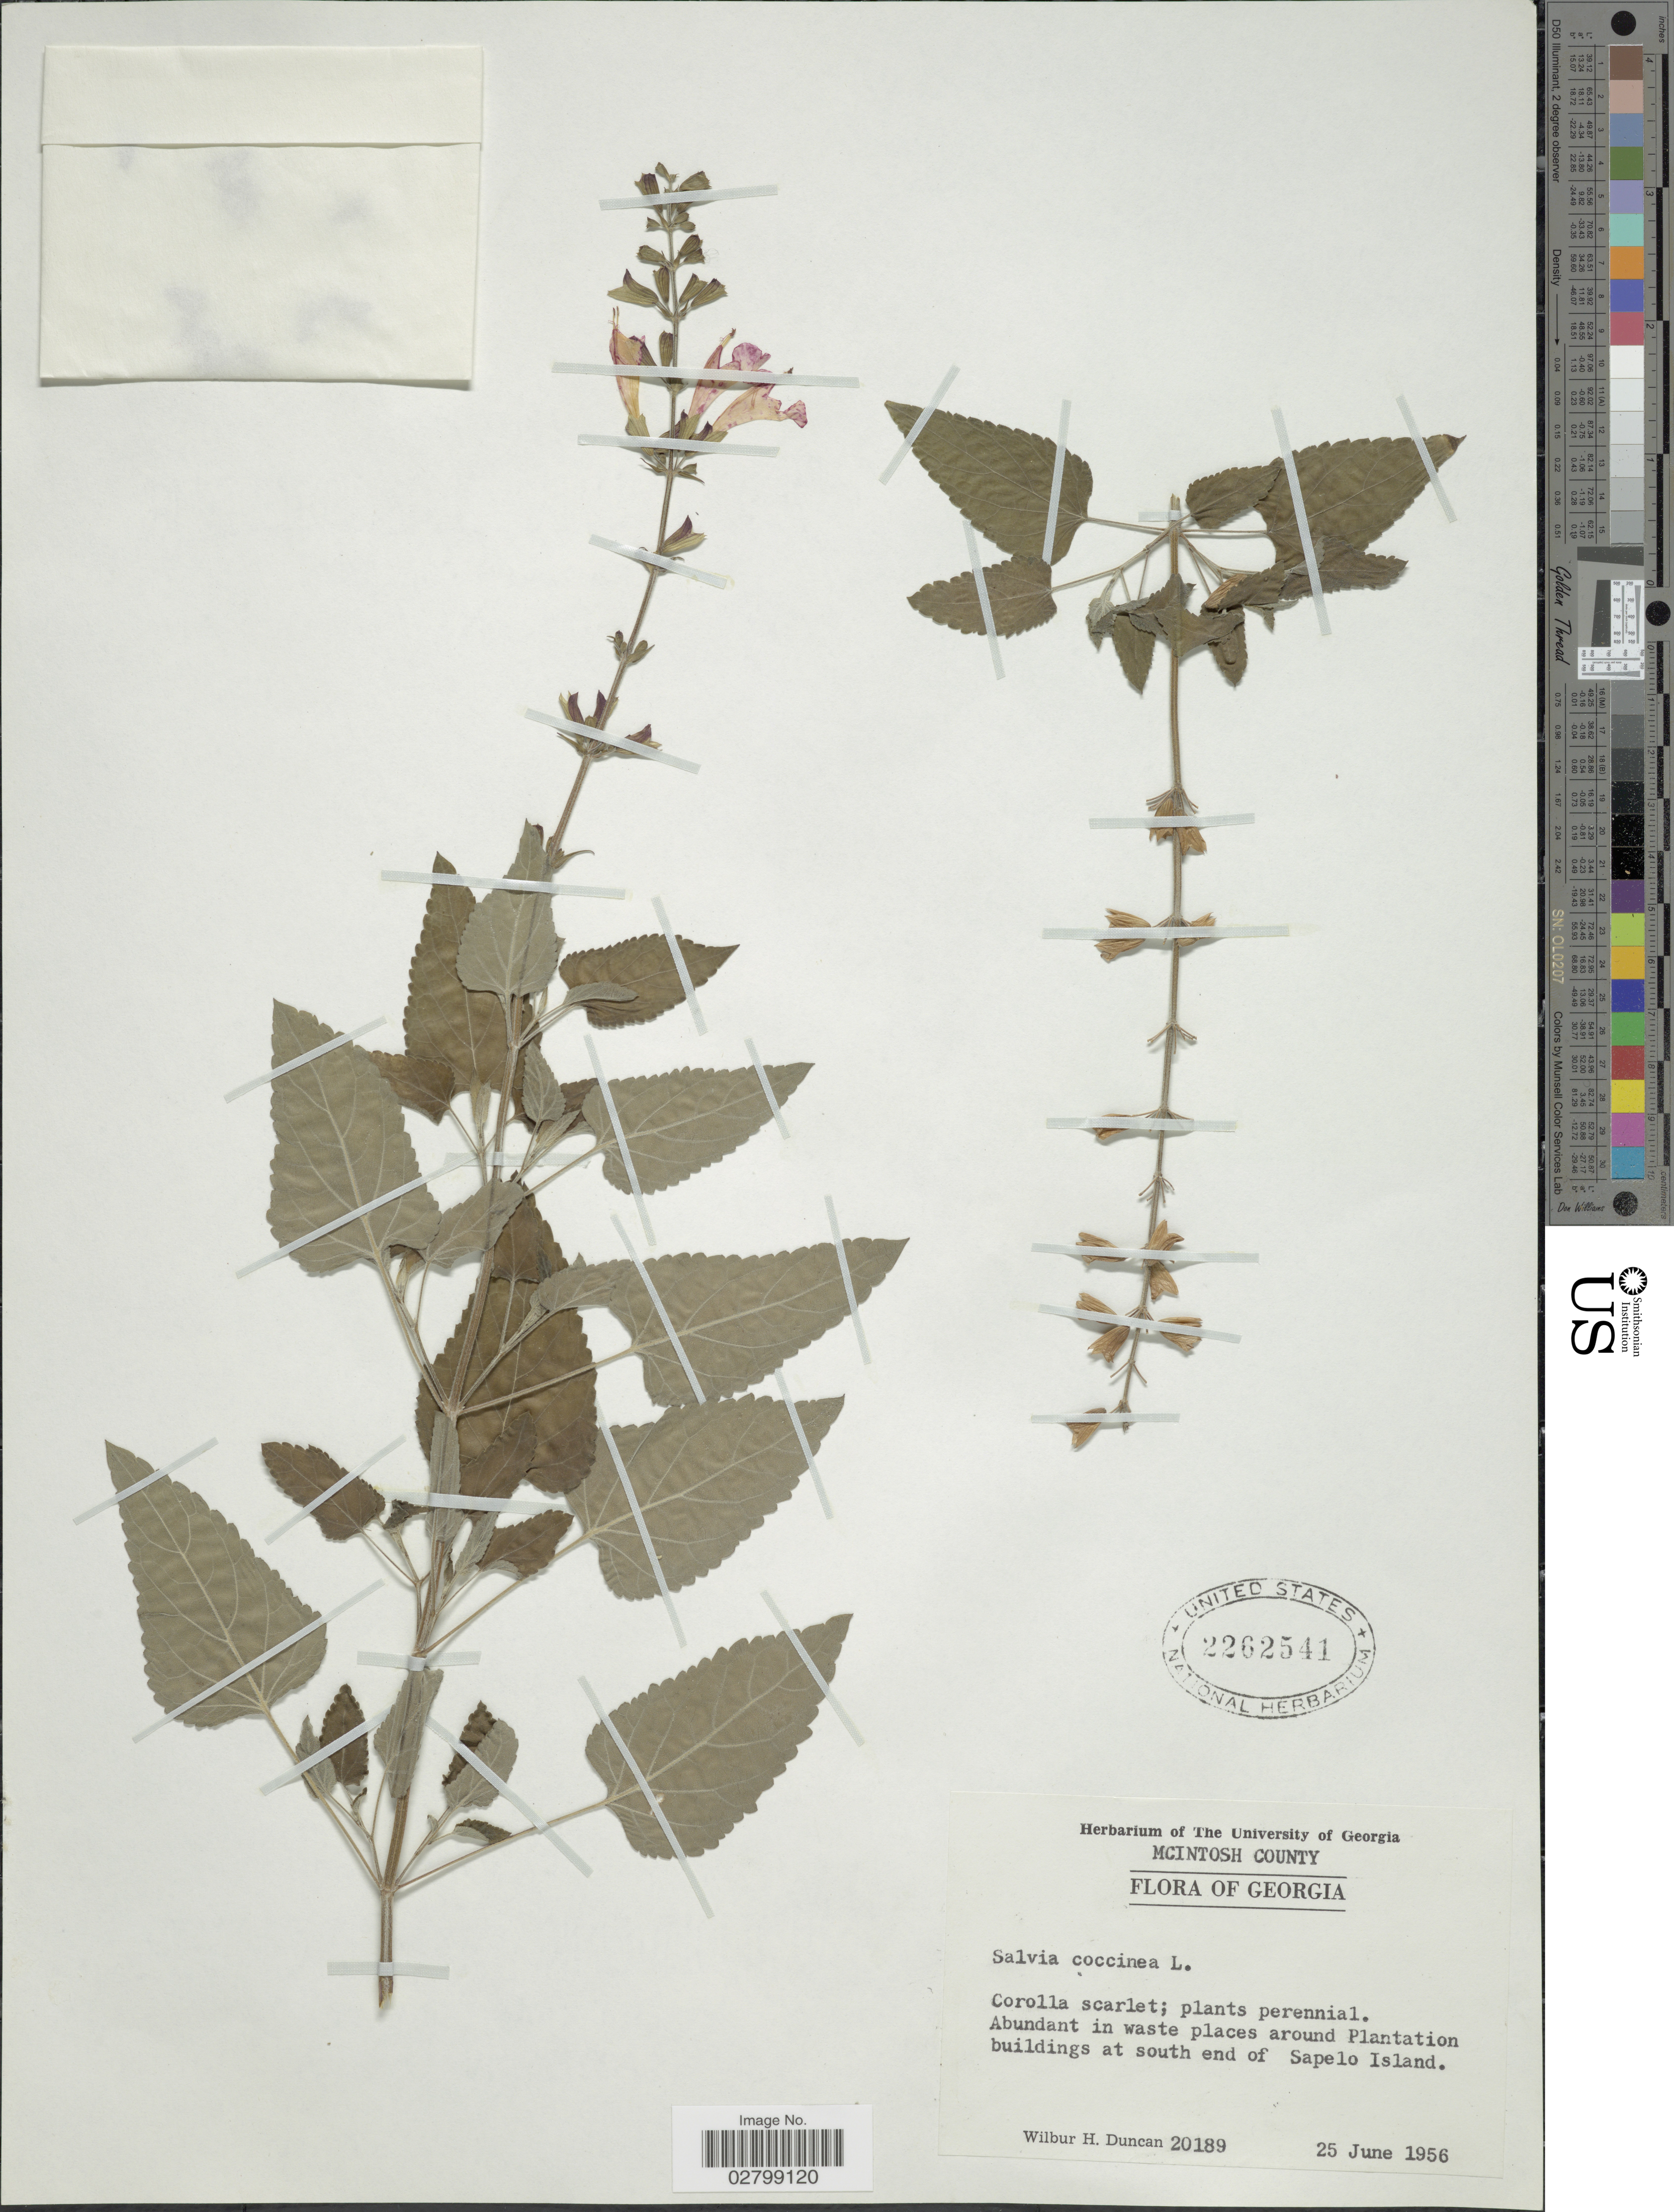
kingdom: Plantae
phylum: Tracheophyta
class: Magnoliopsida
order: Lamiales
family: Lamiaceae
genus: Salvia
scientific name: Salvia coccinea 'Naples Lavender'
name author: L. f. ex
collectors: W. H. Duncan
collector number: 20189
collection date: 1956-06-25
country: United States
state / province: Georgia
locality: McIntosh County. Abundant in waste places around Plantation buildings at south end of Sapelo Island.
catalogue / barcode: US 2262541